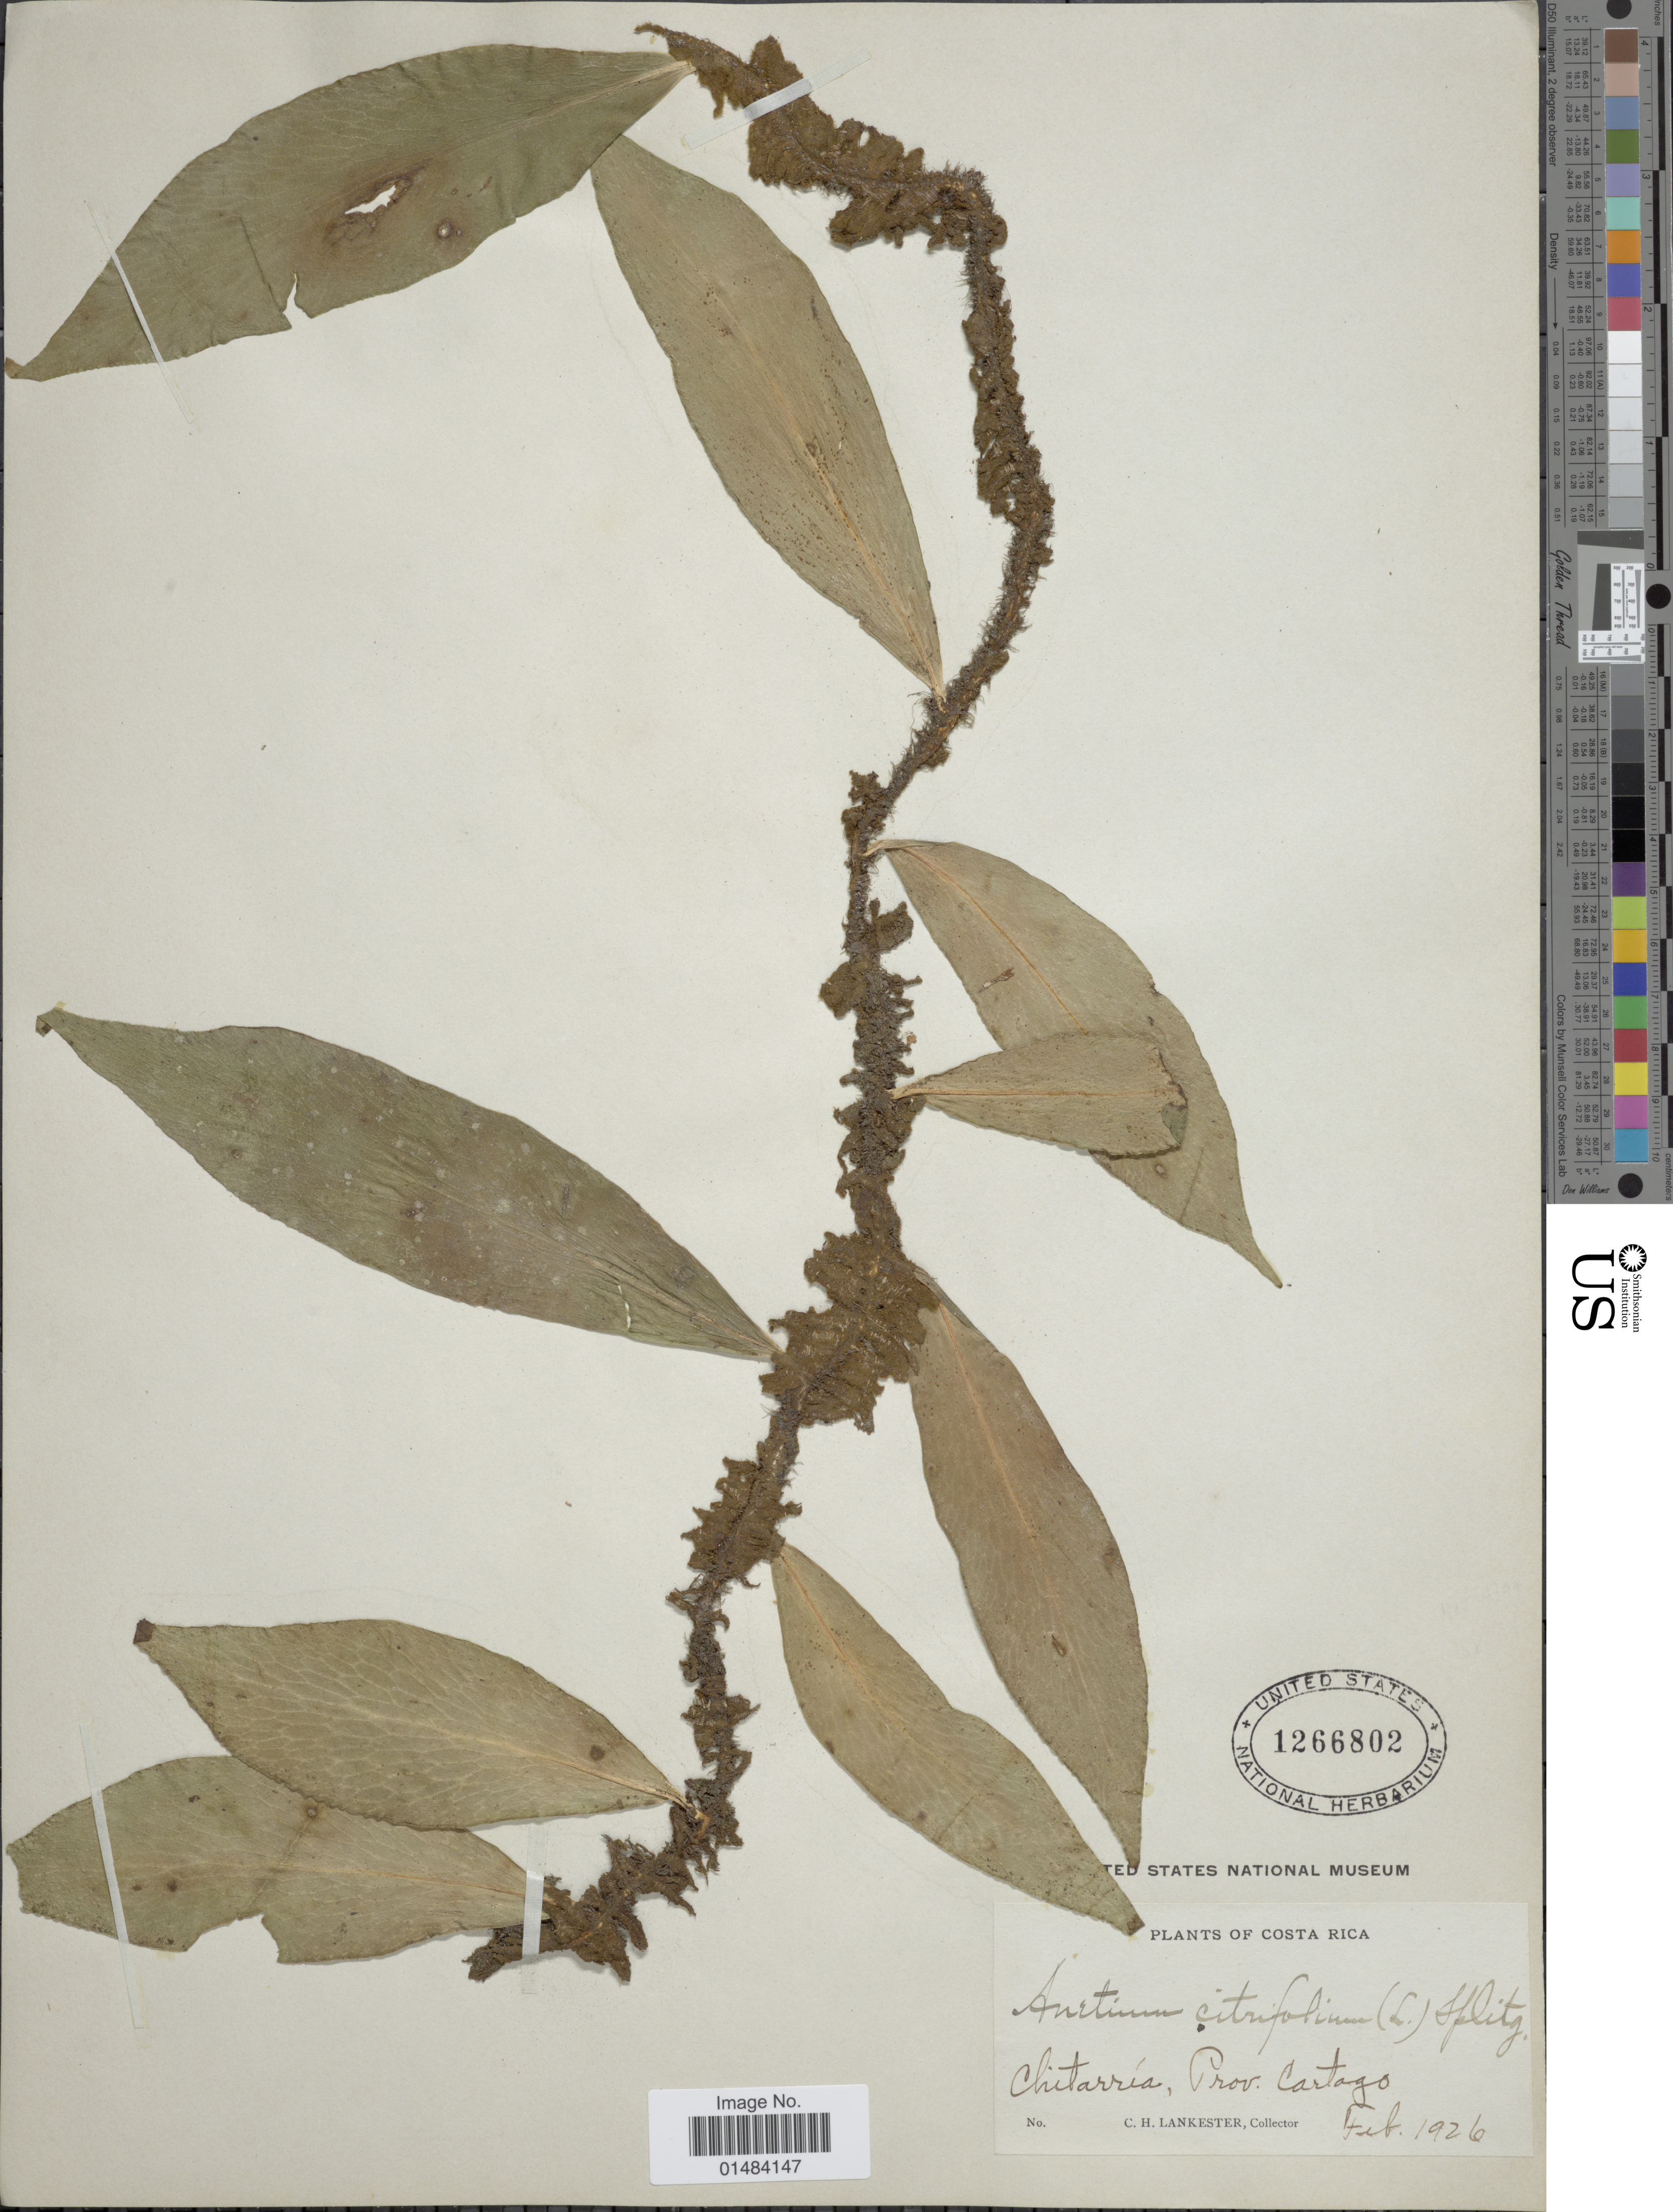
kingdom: Plantae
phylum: Tracheophyta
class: Polypodiopsida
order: Polypodiales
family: Pteridaceae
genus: Anetium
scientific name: Anetium citrifolium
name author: (L.) Splitg.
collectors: C. H. Lankester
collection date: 1926-02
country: Costa Rica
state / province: Cartago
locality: Costa Rica, Chitarria, Prov. Cartago.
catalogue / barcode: US 1266802